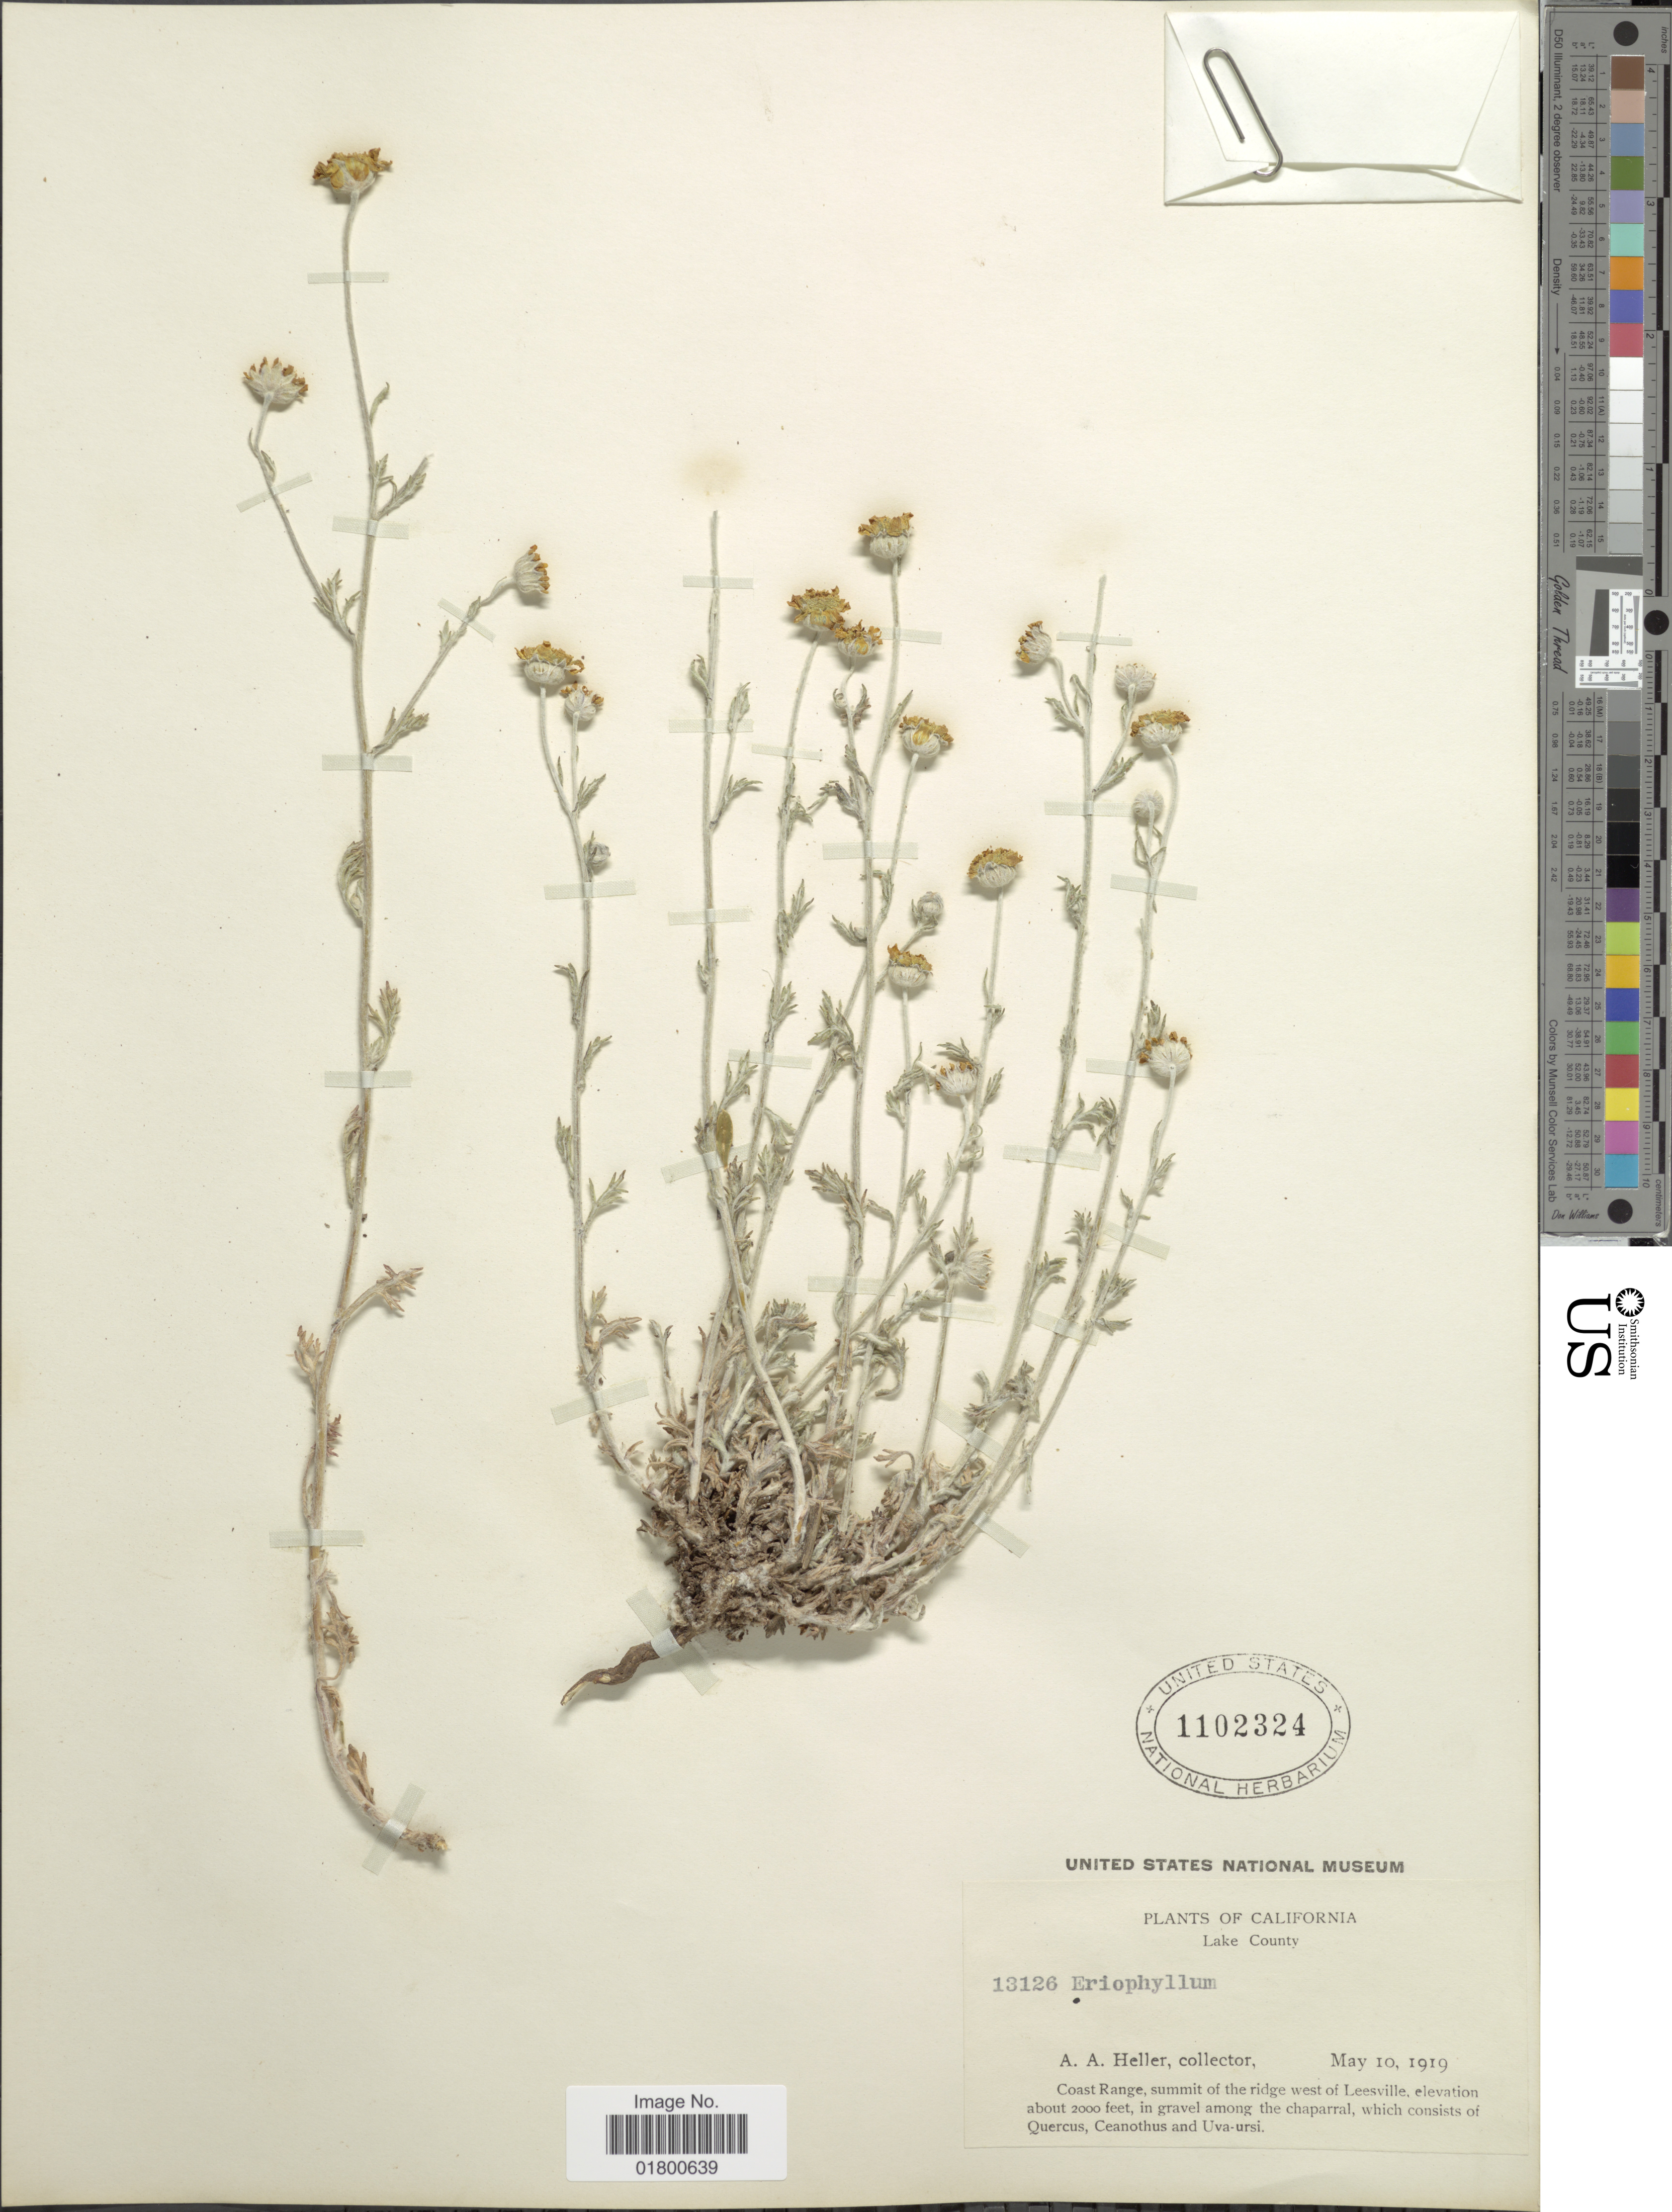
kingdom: Plantae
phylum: Tracheophyta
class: Magnoliopsida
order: Asterales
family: Asteraceae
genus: Eriophyllum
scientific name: Eriophyllum sp.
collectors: A. A. Heller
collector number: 13126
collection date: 1919-05-10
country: United States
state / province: California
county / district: Lake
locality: Lake County, Coast Range, summit of the ridge west of Leesville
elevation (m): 610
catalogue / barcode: US 1102324